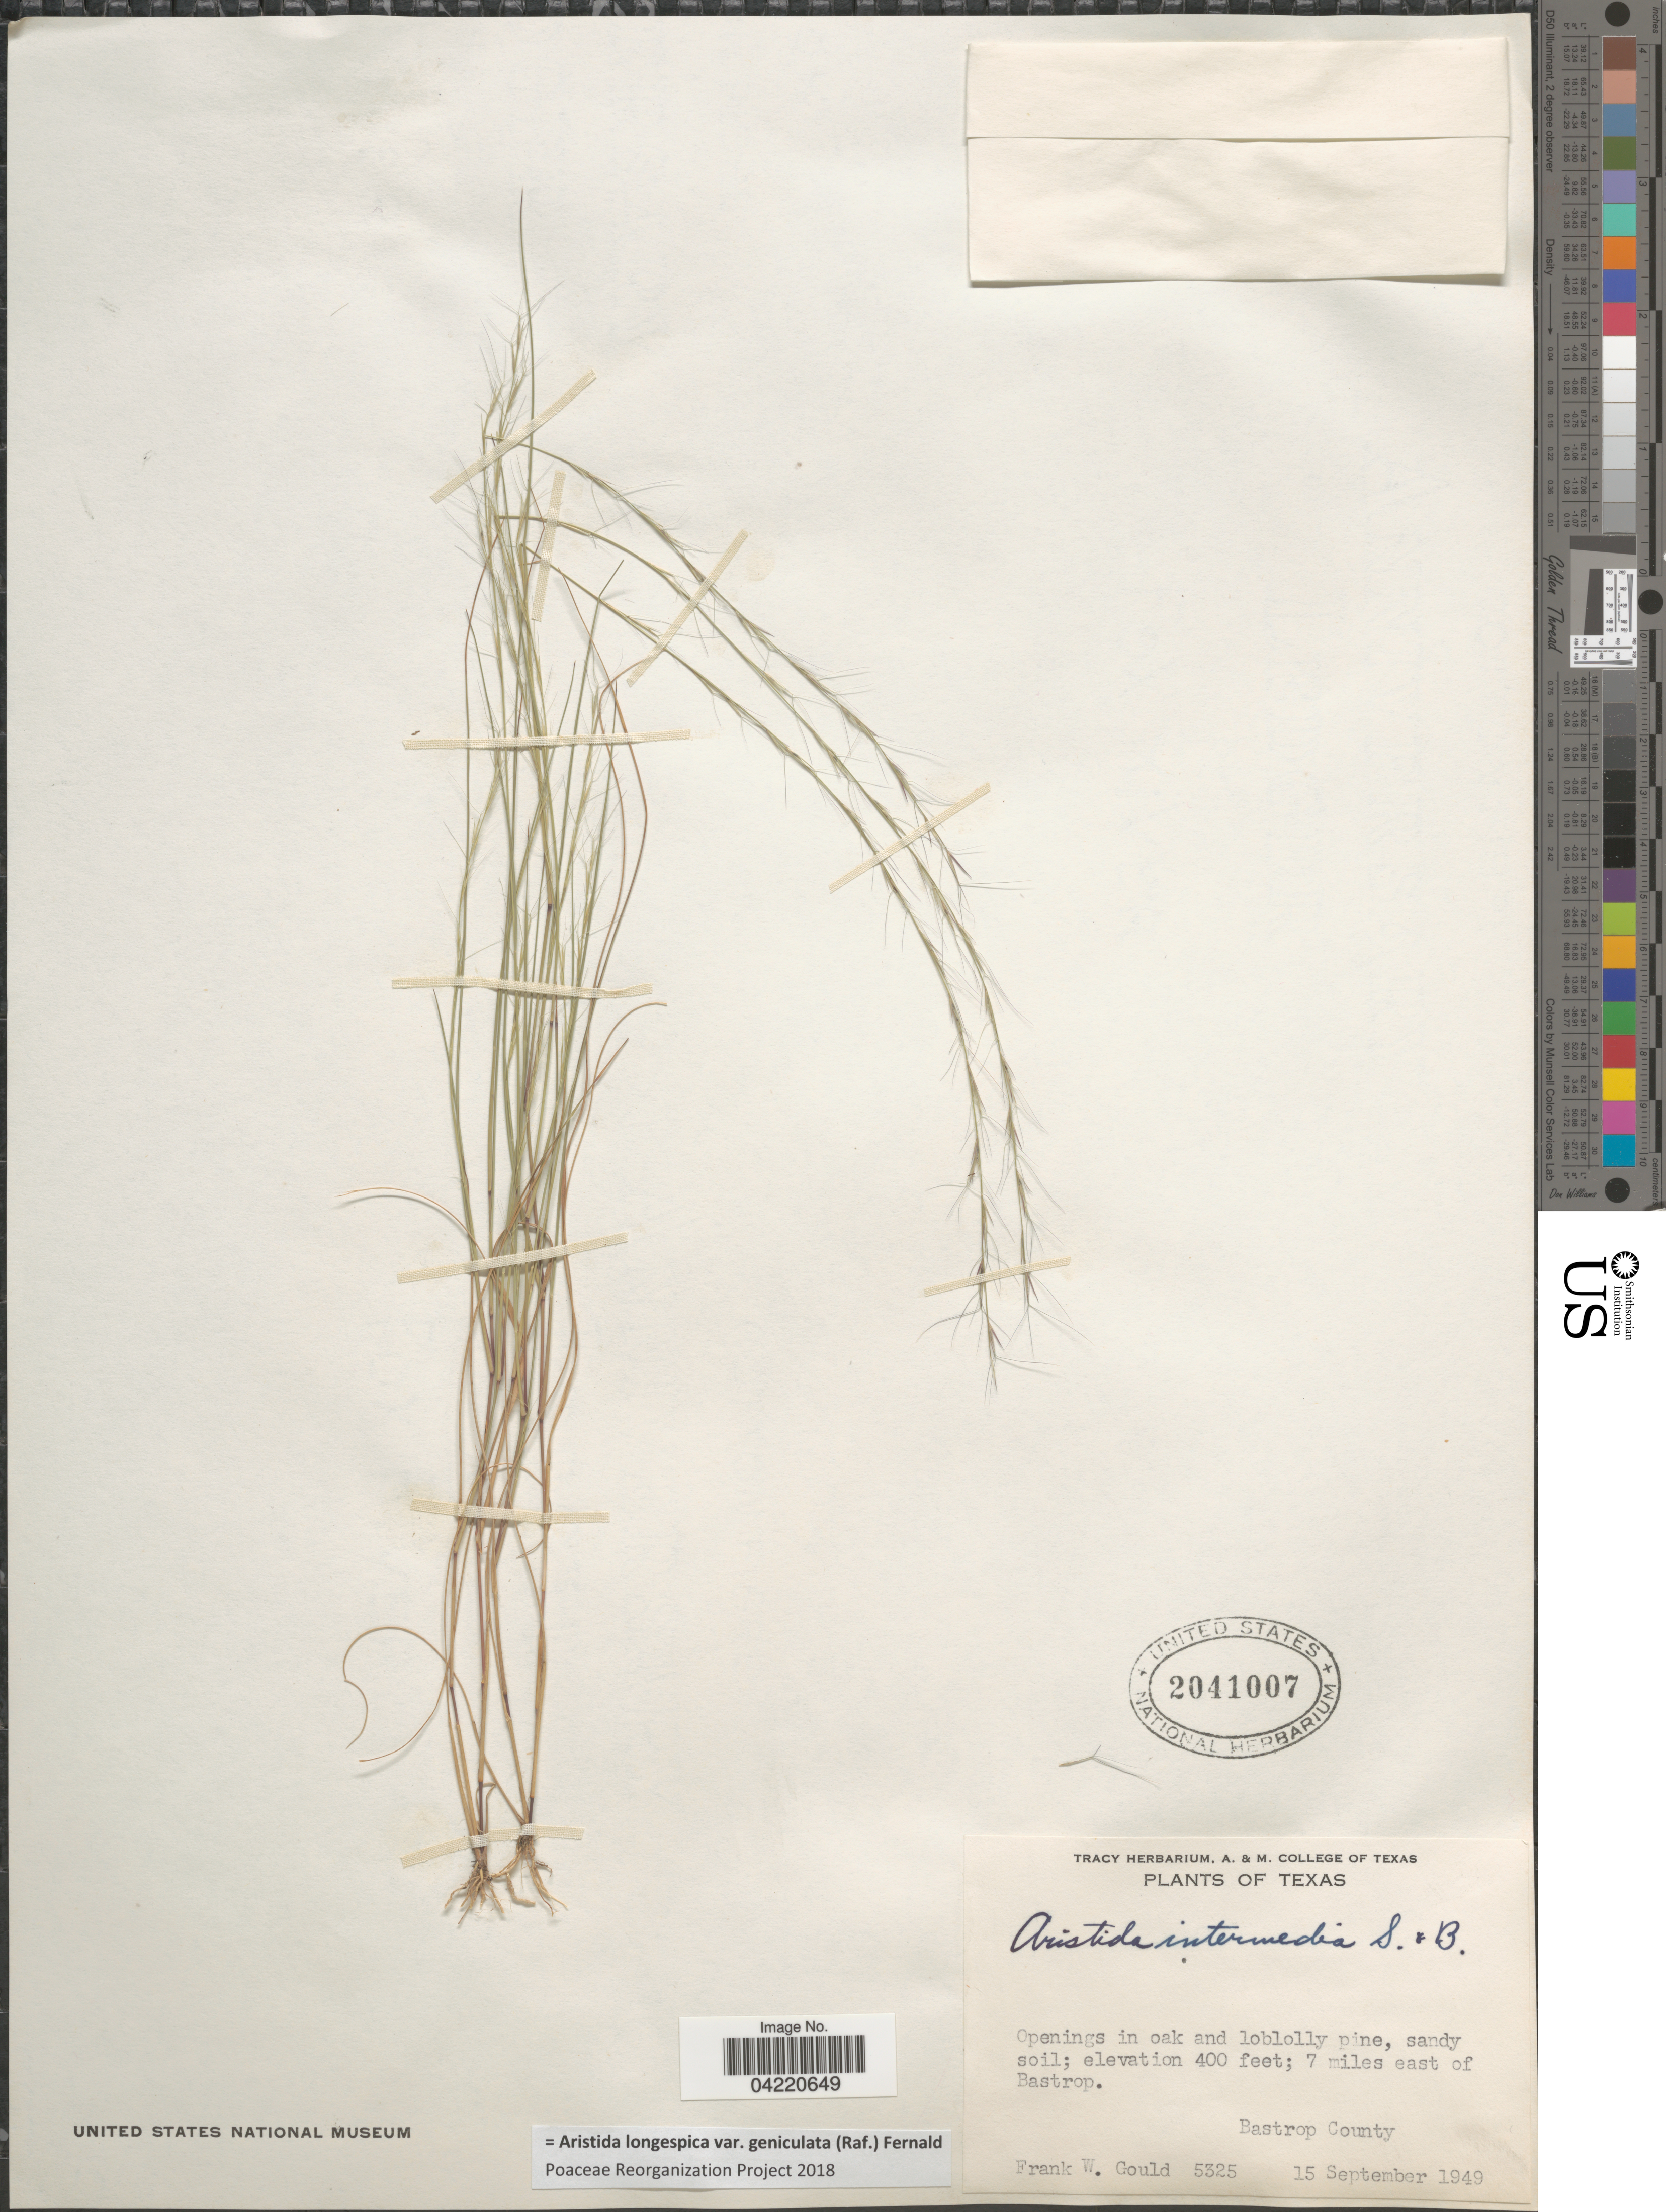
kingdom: Plantae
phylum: Tracheophyta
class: Liliopsida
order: Poales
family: Poaceae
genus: Aristida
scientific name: Aristida longespica var. geniculata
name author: (Raf.) Fernald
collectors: F. W. Gould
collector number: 5325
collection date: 1949-09-15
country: United States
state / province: Texas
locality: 7 miles east of Bastrop. Bastrop County.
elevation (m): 122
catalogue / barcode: US 2041007